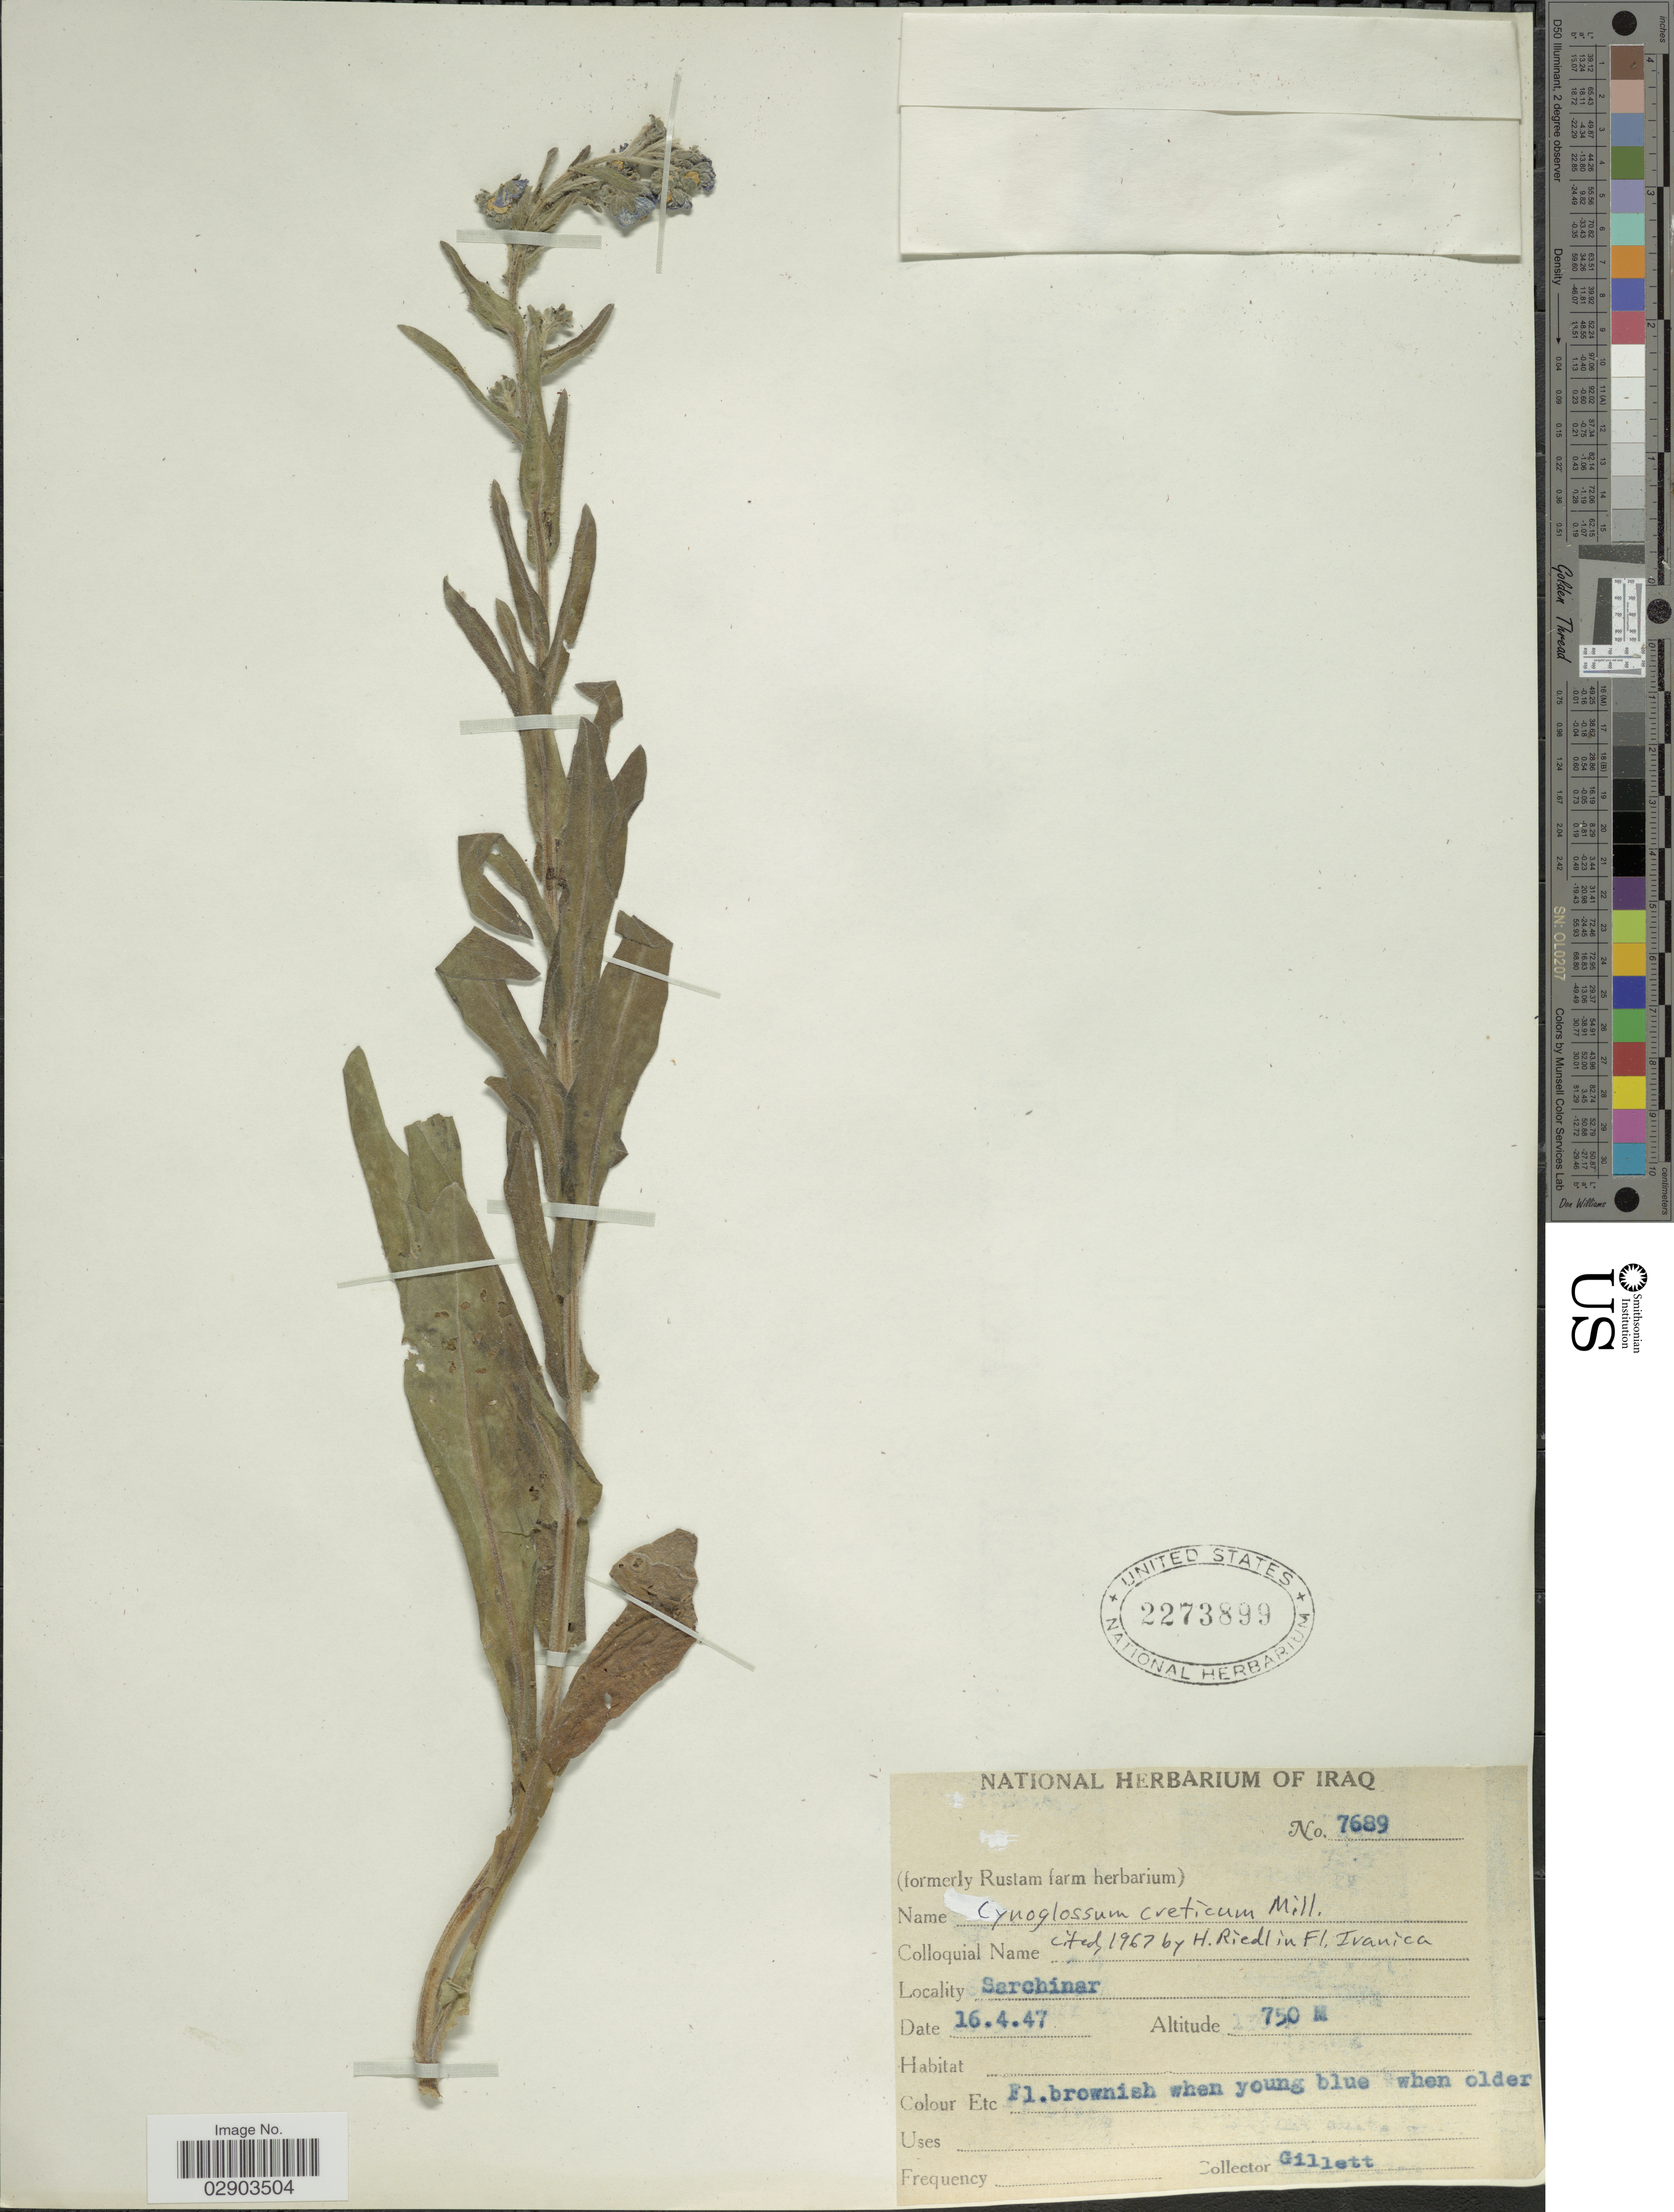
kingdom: Plantae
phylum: Tracheophyta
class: Magnoliopsida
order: Boraginales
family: Boraginaceae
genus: Cynoglossum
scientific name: Cynoglossum creticum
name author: Mill.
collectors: Gillett, --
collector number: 7689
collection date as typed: Transcribed d/m/y: 16/4/47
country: Iraq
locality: Sarchinar.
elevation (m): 750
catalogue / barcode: US 2273899